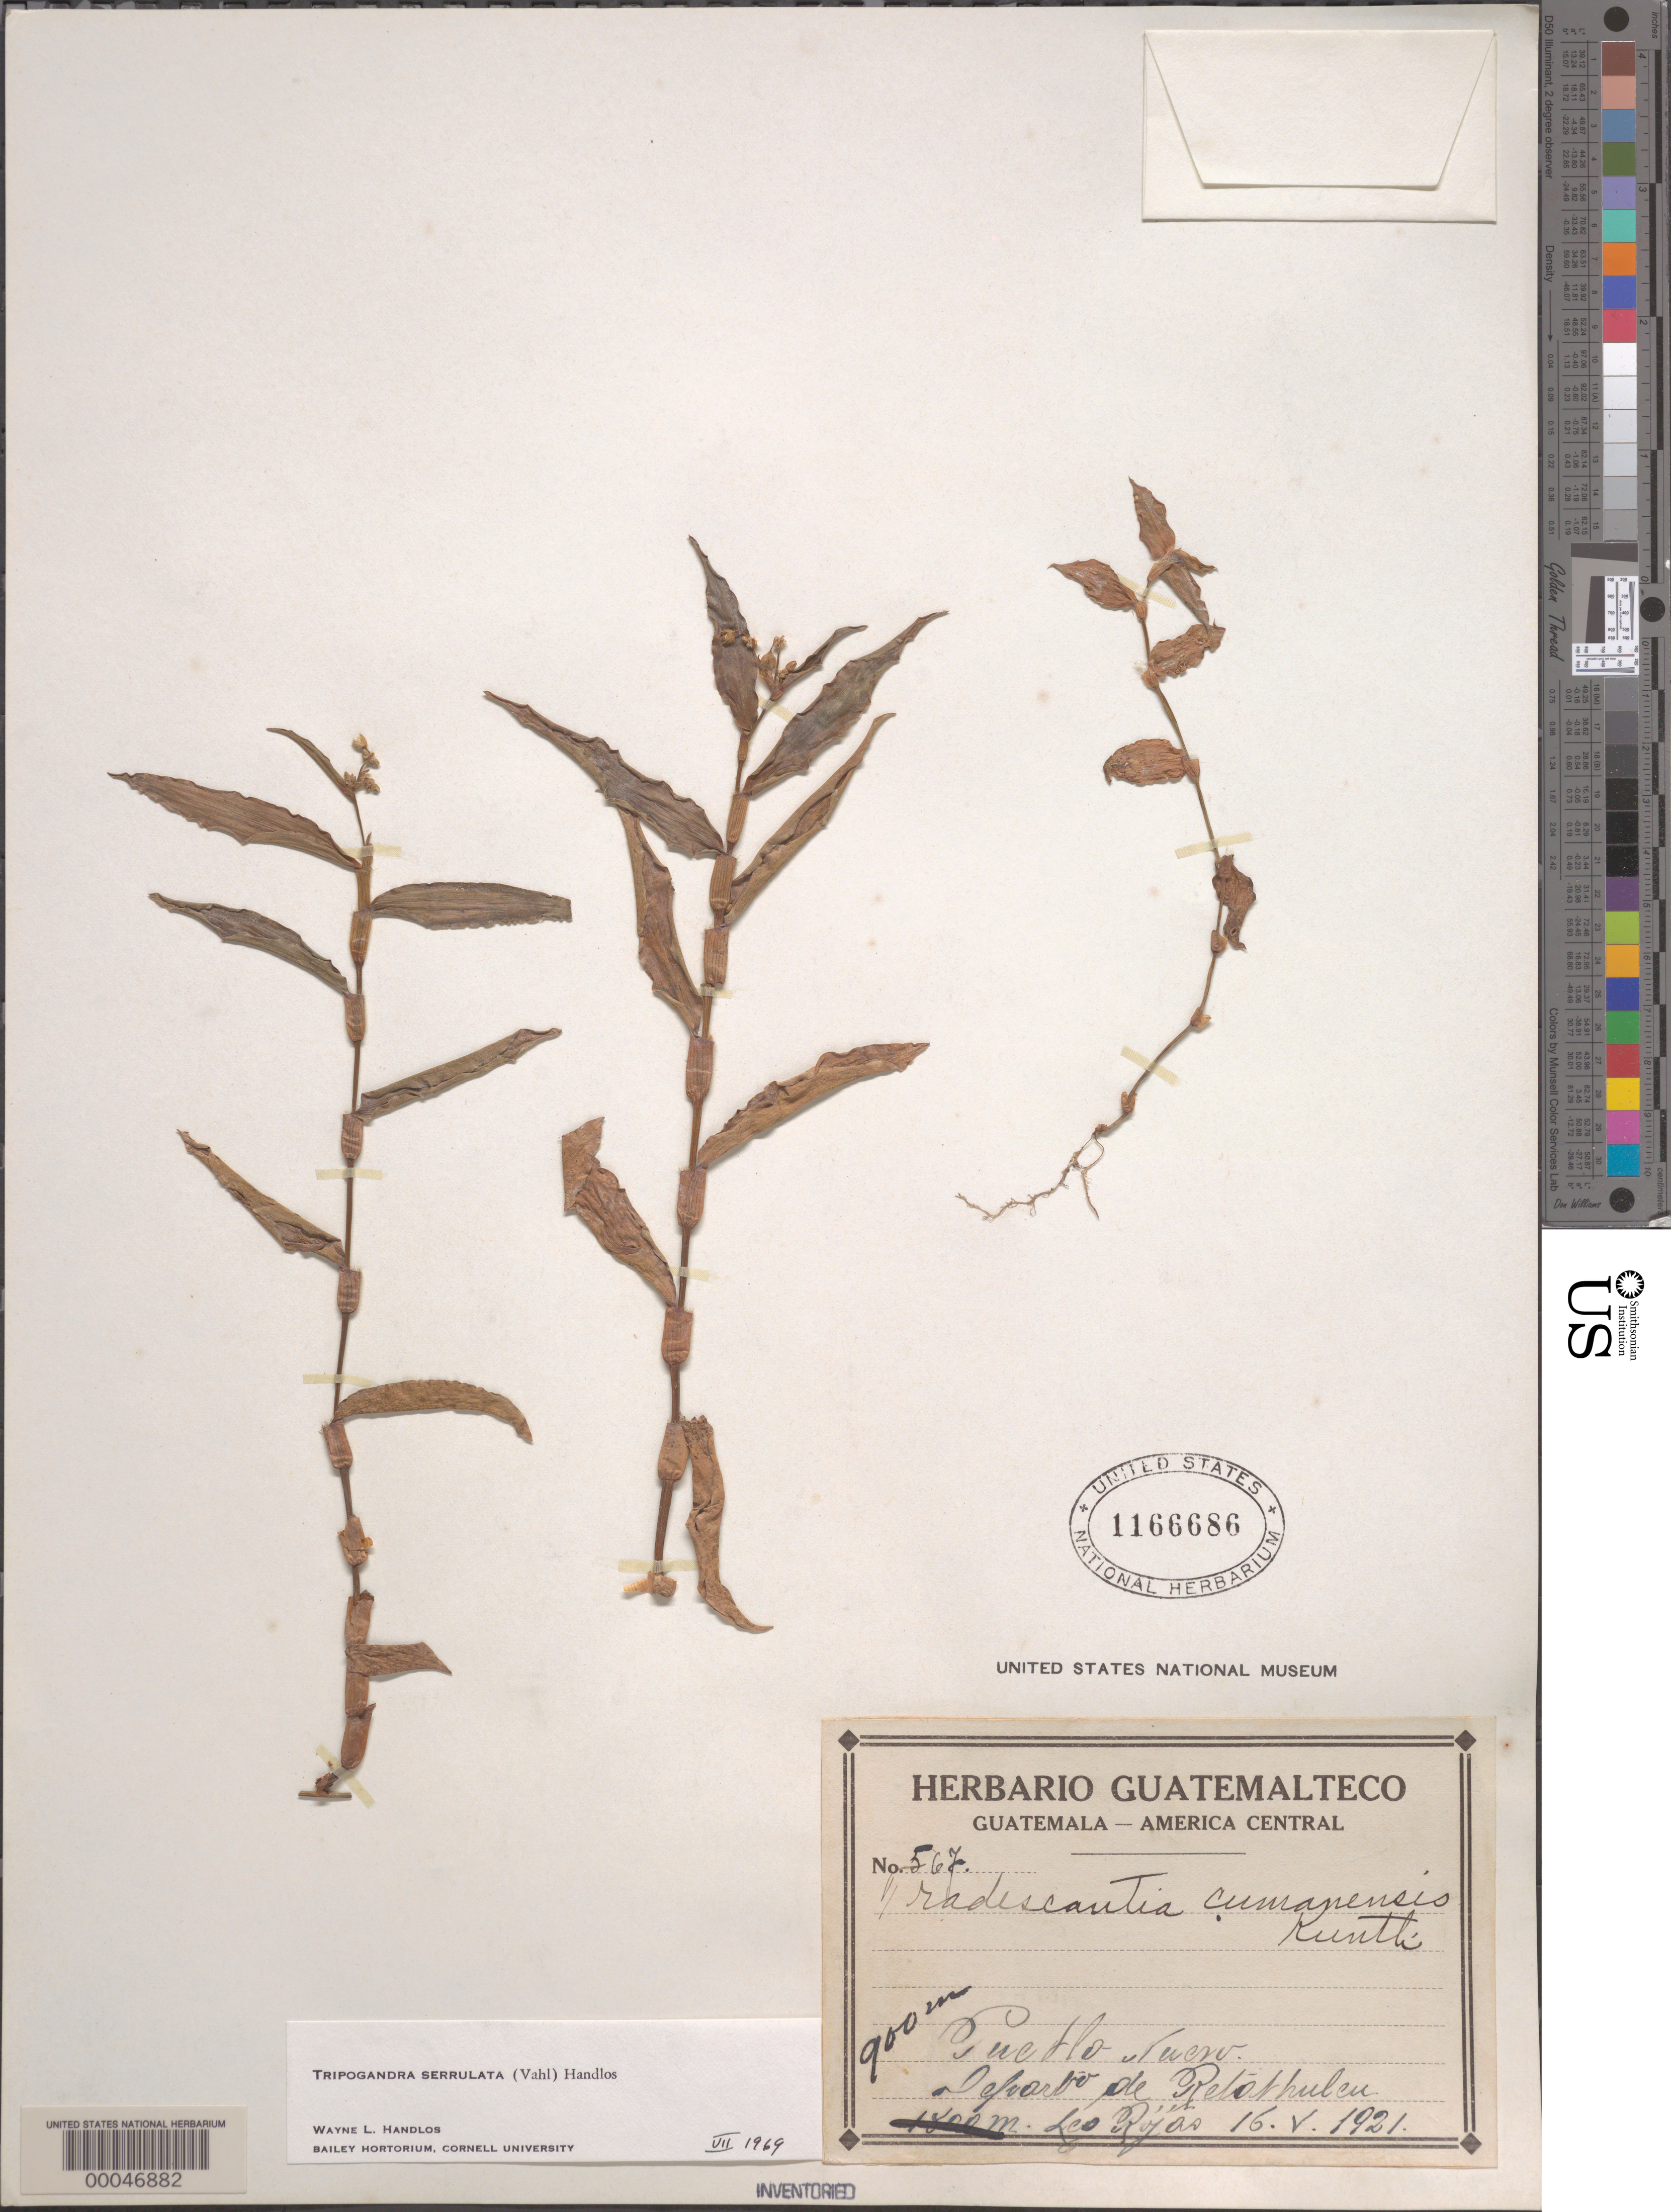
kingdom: Plantae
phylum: Tracheophyta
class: Liliopsida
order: Commelinales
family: Commelinaceae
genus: Tripogandra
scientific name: Tripogandra serrulata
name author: (Vahl) Handlos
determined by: Handlos, W. L.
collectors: L. Rojas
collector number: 567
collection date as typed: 16 May 1921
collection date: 1921-05-16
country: Guatemala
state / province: Retalhuleu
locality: Puerto Nuevo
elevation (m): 900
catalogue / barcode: US 1166686